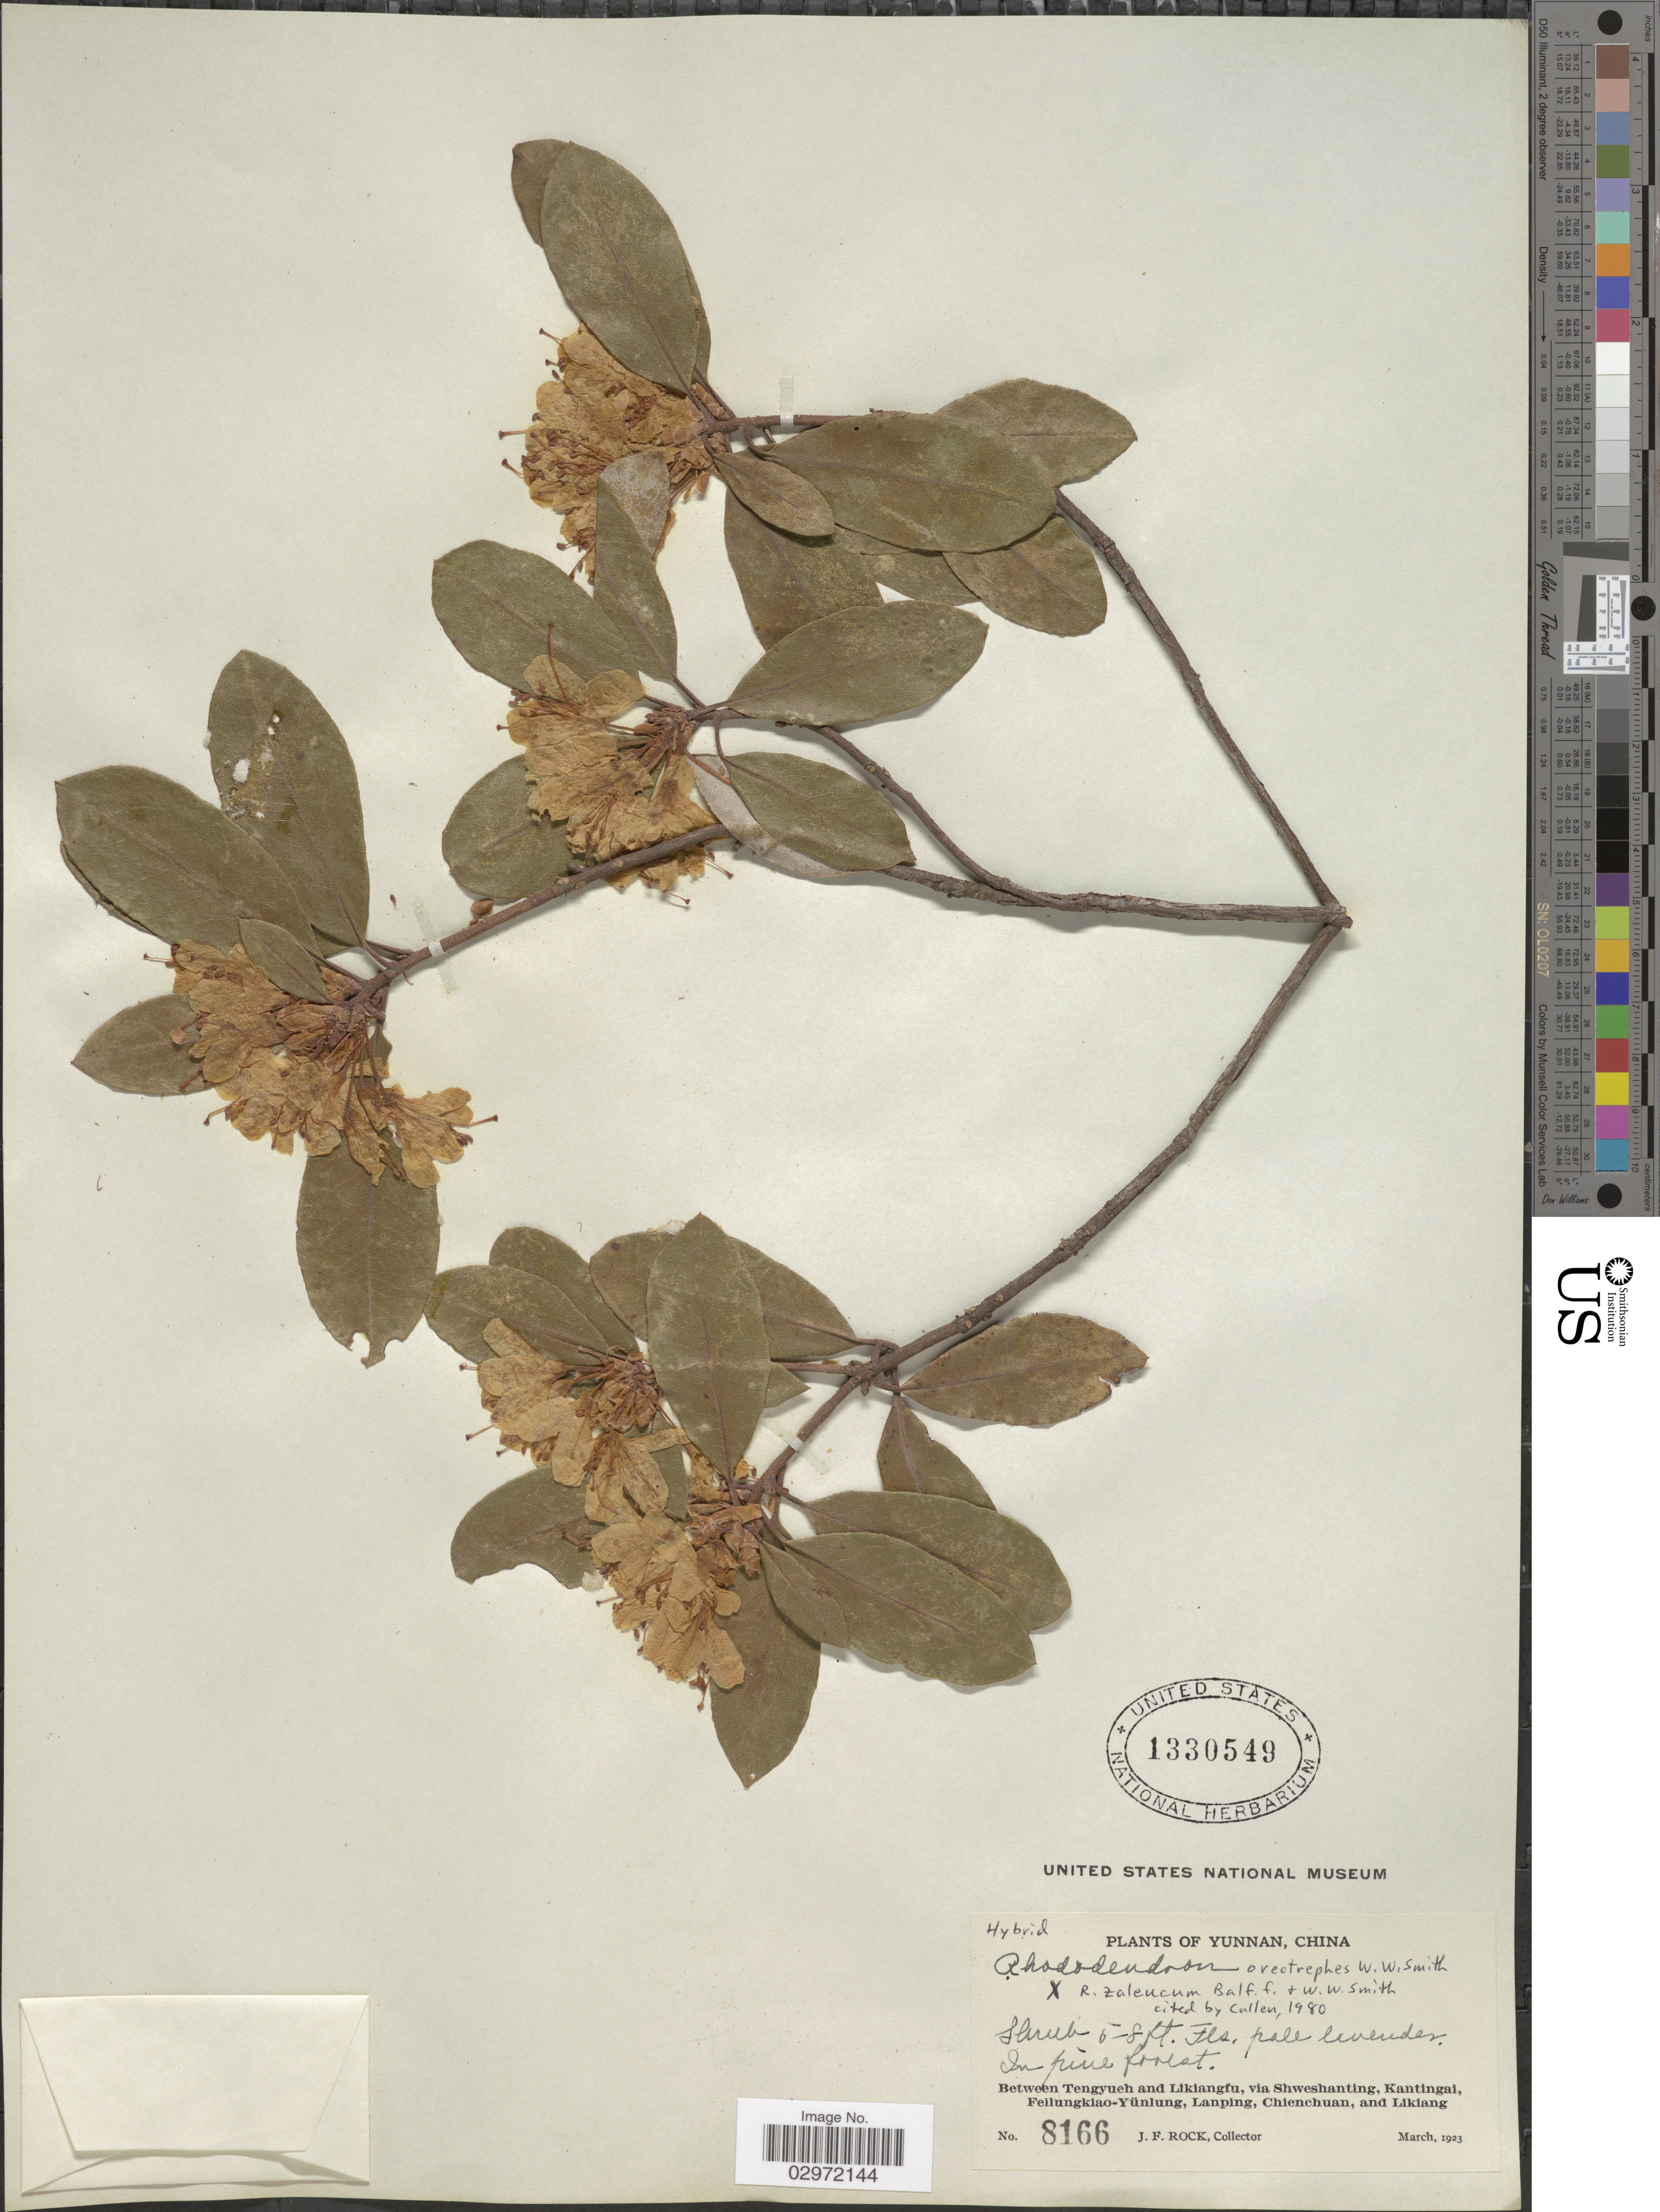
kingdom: Plantae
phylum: Tracheophyta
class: Magnoliopsida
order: Ericales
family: Ericaceae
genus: Rhododendron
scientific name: Rhododendron oreotrephes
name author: W.W. Sm.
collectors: J. Rock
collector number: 8166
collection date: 1923-03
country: China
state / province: Yunnan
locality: Between Tengyueh and Likiangfu, via Shweshanting, Kantingai, Feilungkiao-Yünlung, Lanping, Chienchuan, and Likiang.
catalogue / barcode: US 1330549